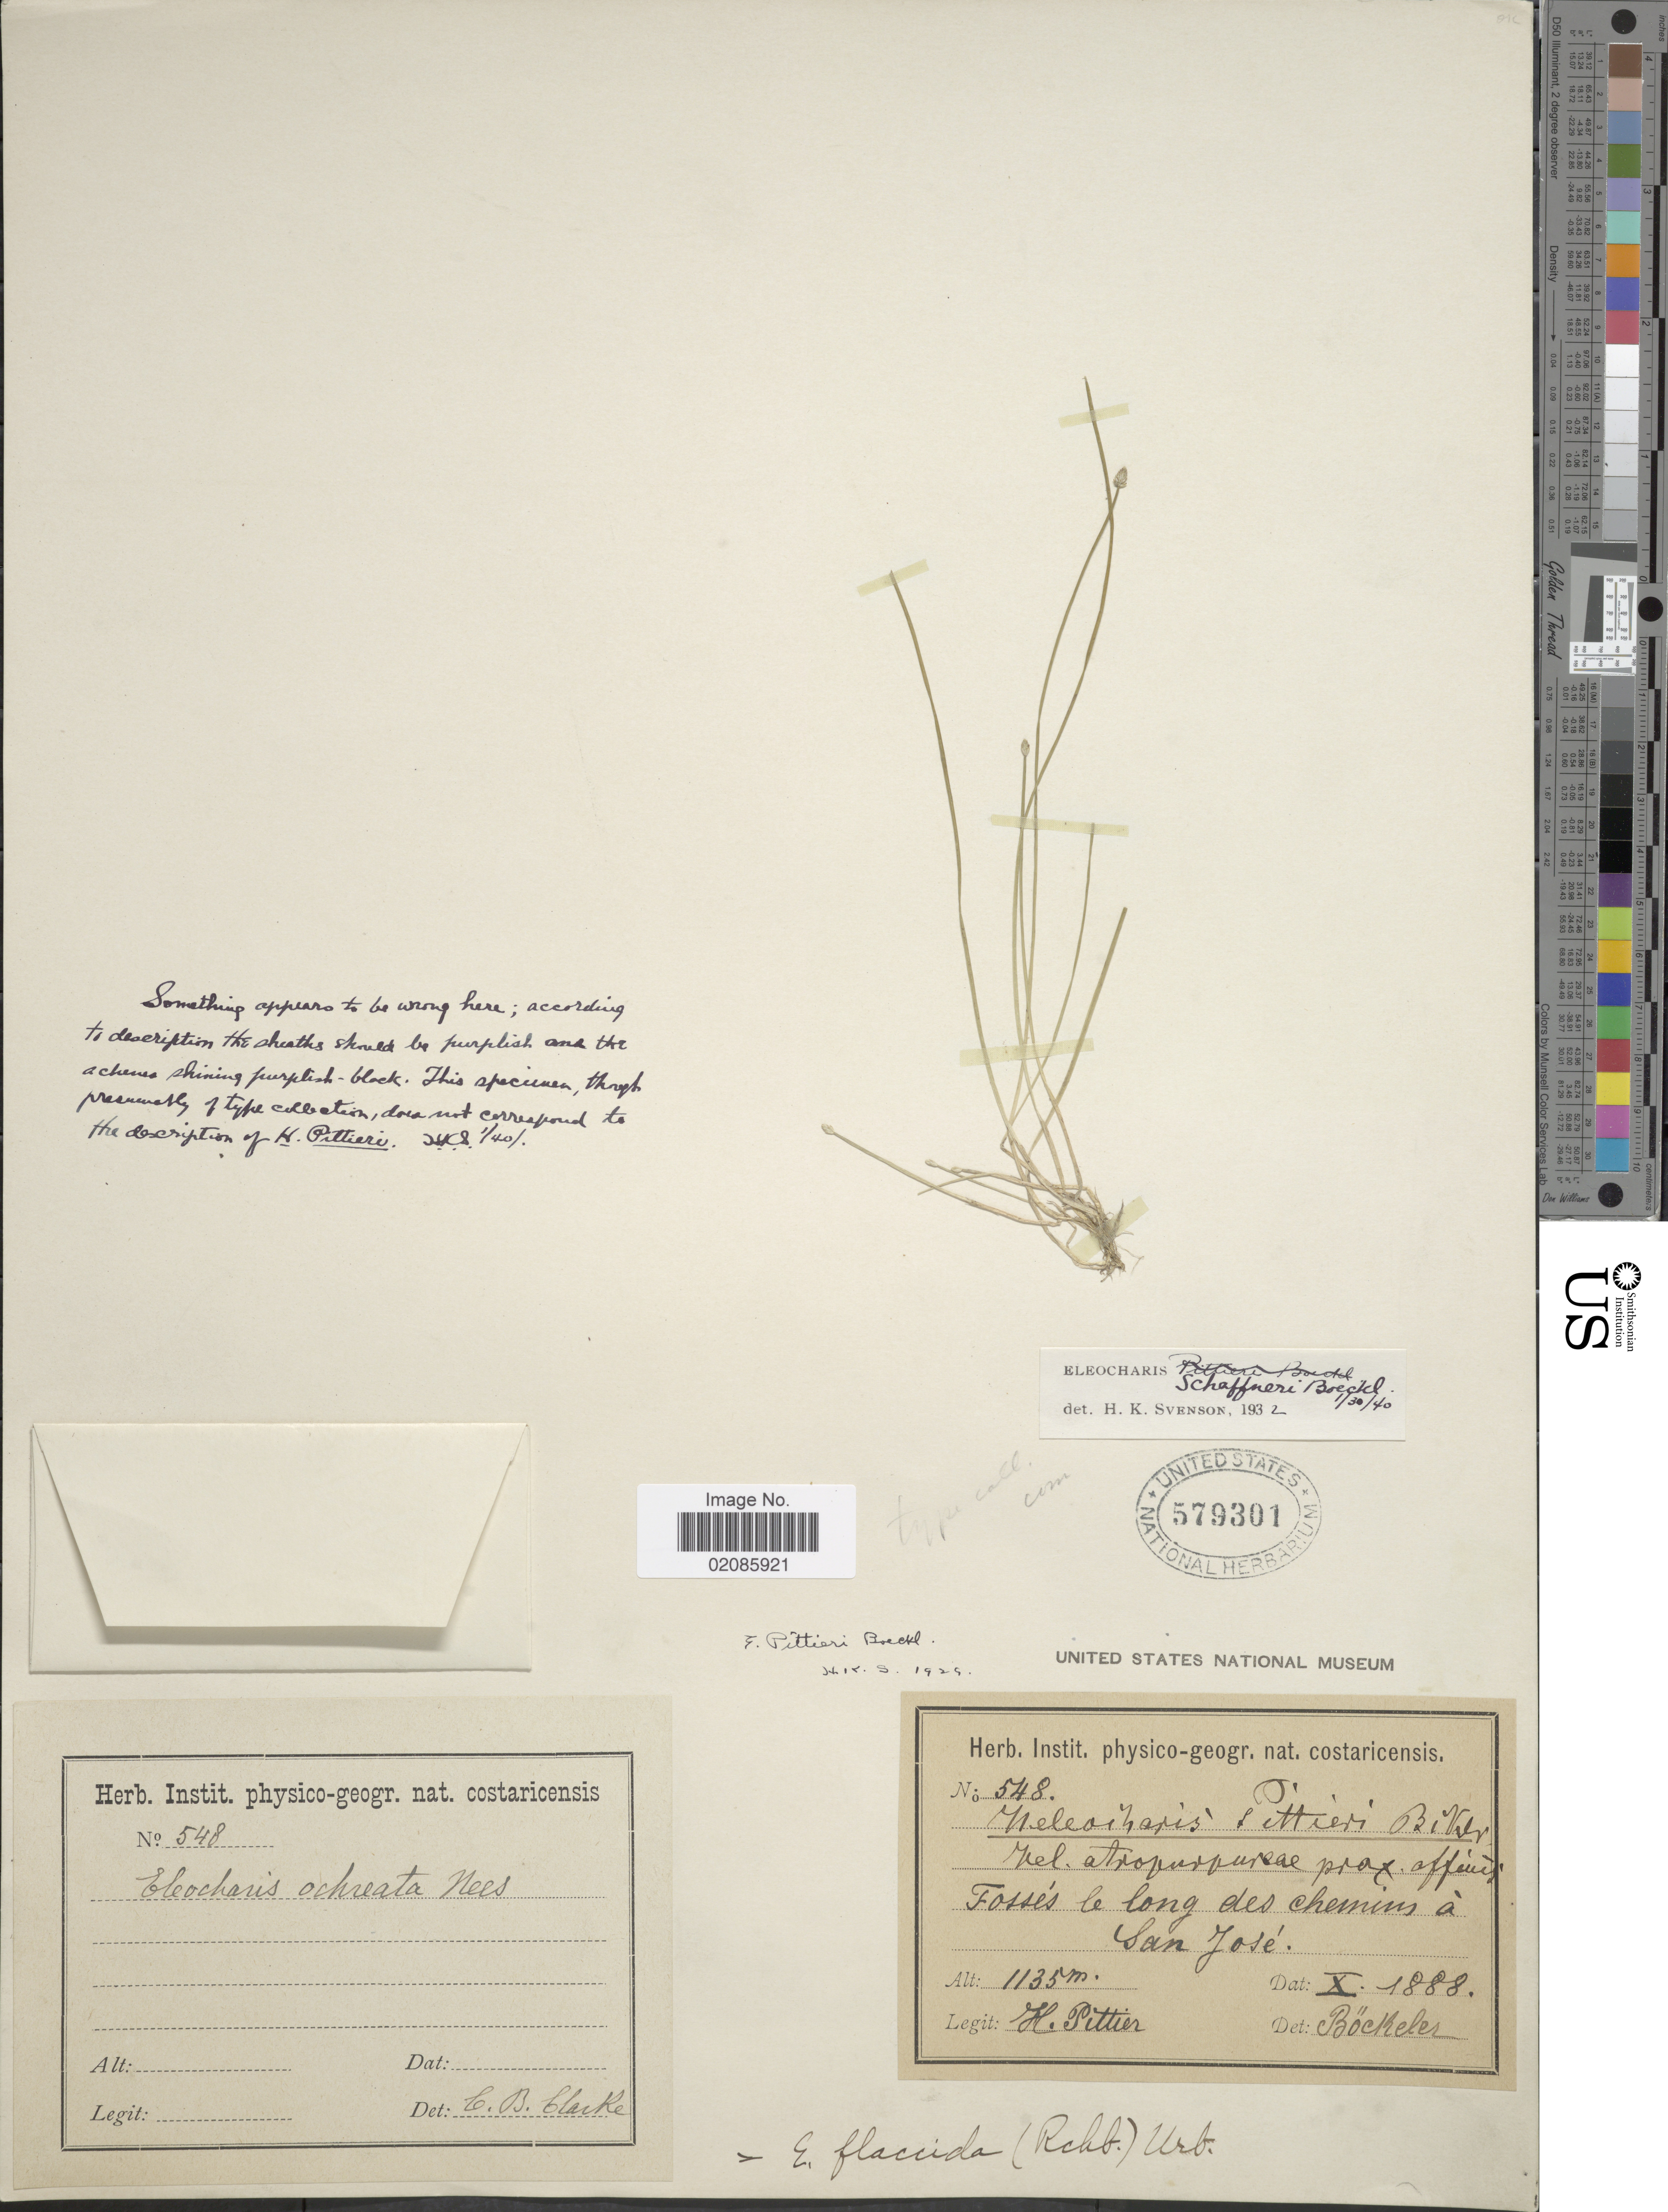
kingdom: Plantae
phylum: Tracheophyta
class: Liliopsida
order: Poales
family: Cyperaceae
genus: Eleocharis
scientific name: Eleocharis schaffneri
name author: Boeckeler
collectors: H. F. Pittier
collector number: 548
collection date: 1888-10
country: Costa Rica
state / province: San José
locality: Fossés le long des chemins à San José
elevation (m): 1135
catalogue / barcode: US 579301